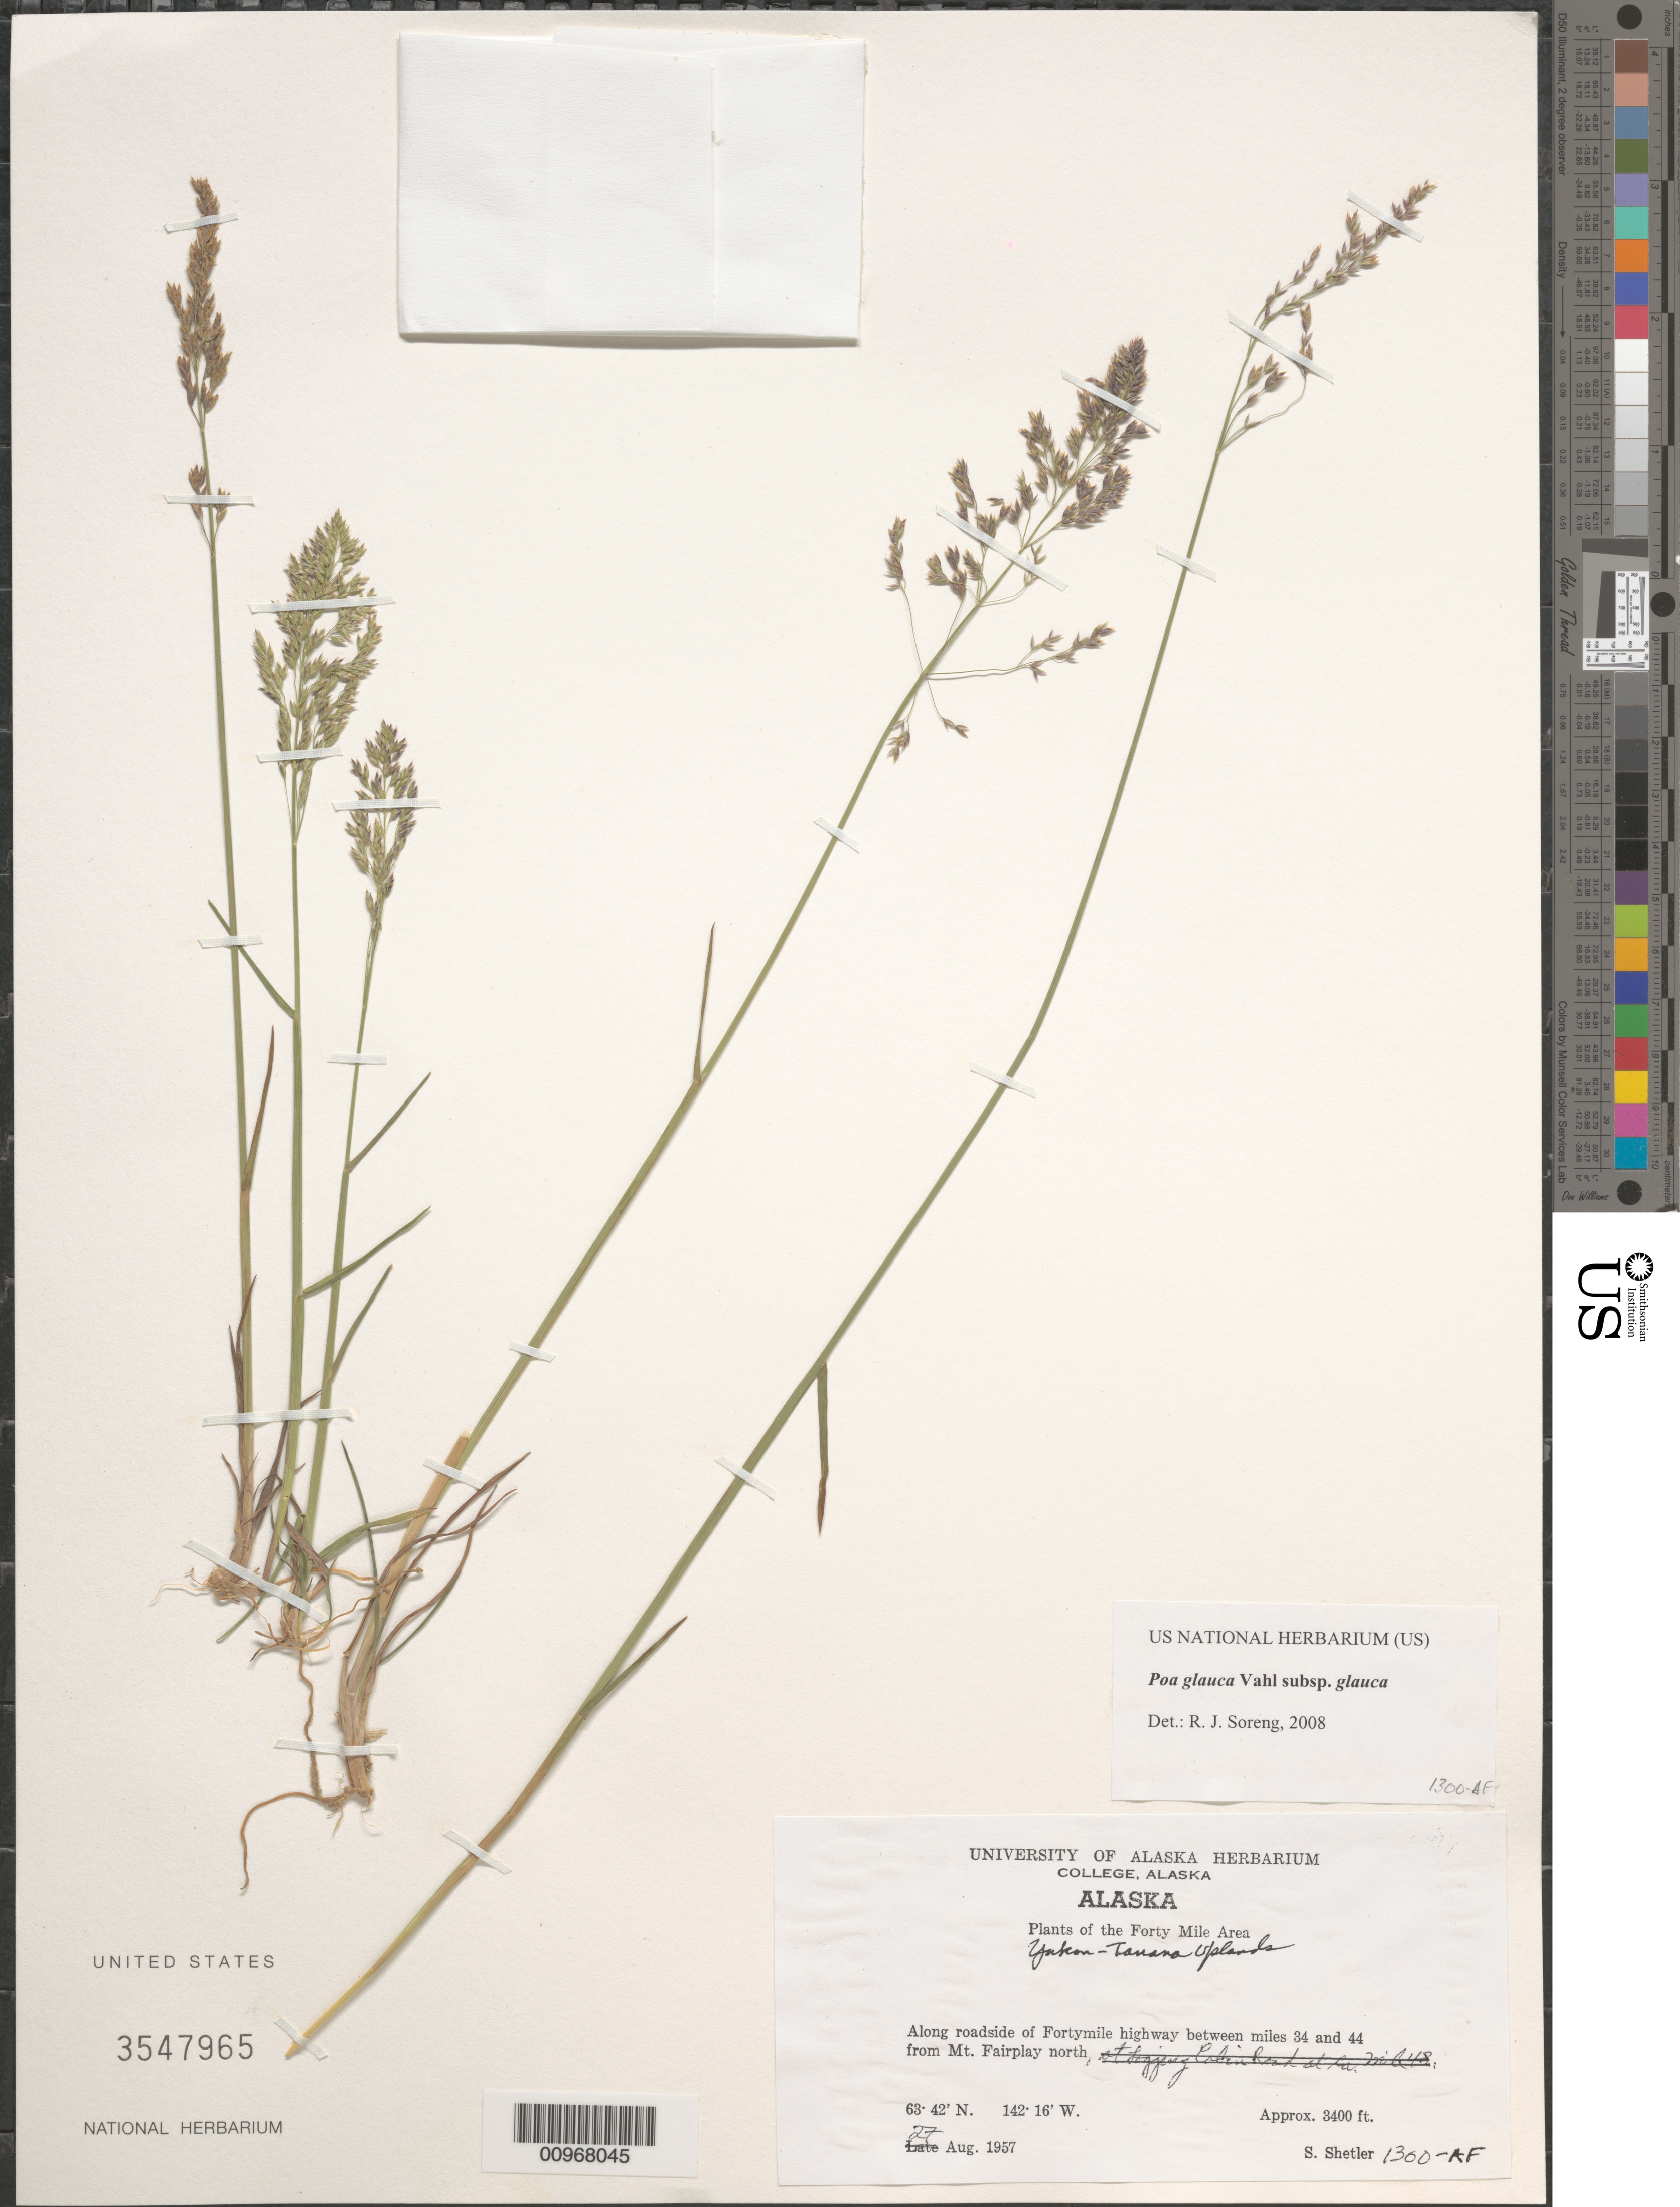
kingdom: Plantae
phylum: Tracheophyta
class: Liliopsida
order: Poales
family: Poaceae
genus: Poa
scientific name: Poa glauca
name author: Vahl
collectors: S. Shetler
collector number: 1300-AF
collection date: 1957-08-27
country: United States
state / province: Alaska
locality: The Forty Mile Area. Yukon-Tanana Uplands. Along roadside of Fortymile highway between miles 34 and 44 from Mt. Fairplay north.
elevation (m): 1036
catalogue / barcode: US 3547965